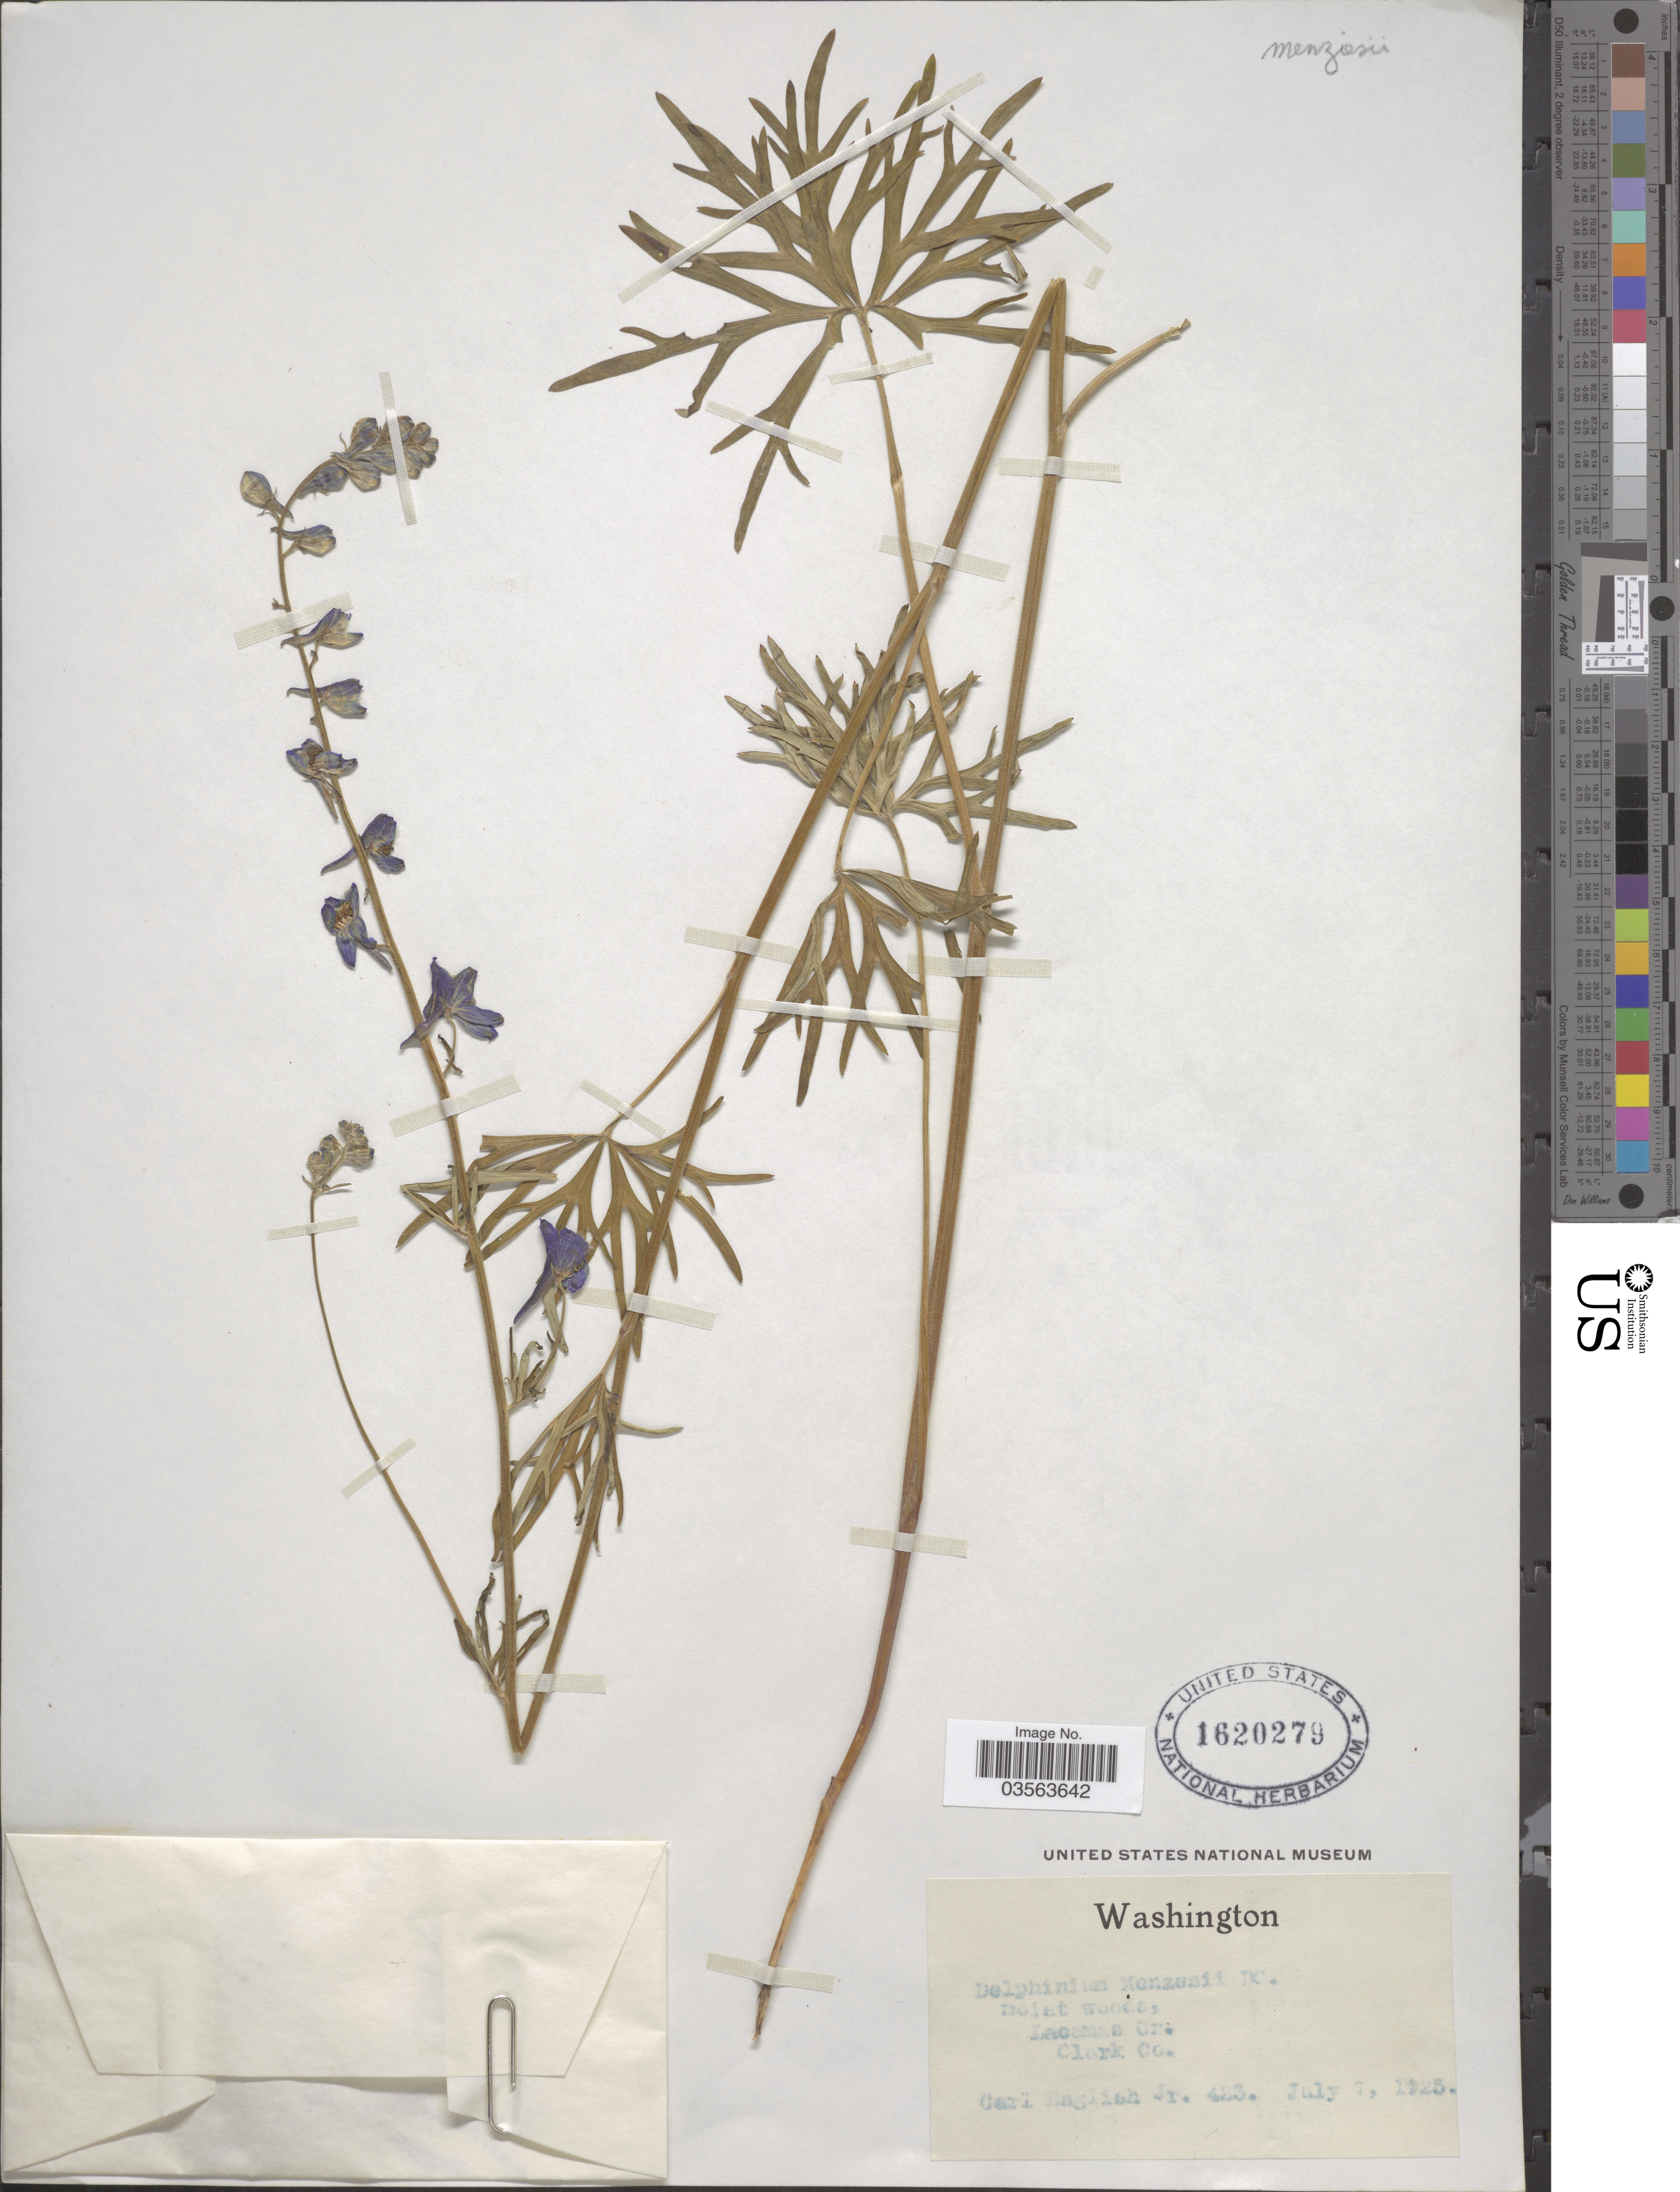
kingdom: Plantae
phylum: Tracheophyta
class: Magnoliopsida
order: Ranunculales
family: Ranunculaceae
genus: Delphinium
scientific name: Delphinium menziesii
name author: DC.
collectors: C. English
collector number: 423*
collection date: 1923-07-07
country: United States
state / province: Washington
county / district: Clark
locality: Lacamas Cr. Clark Co.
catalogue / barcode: US 1620279